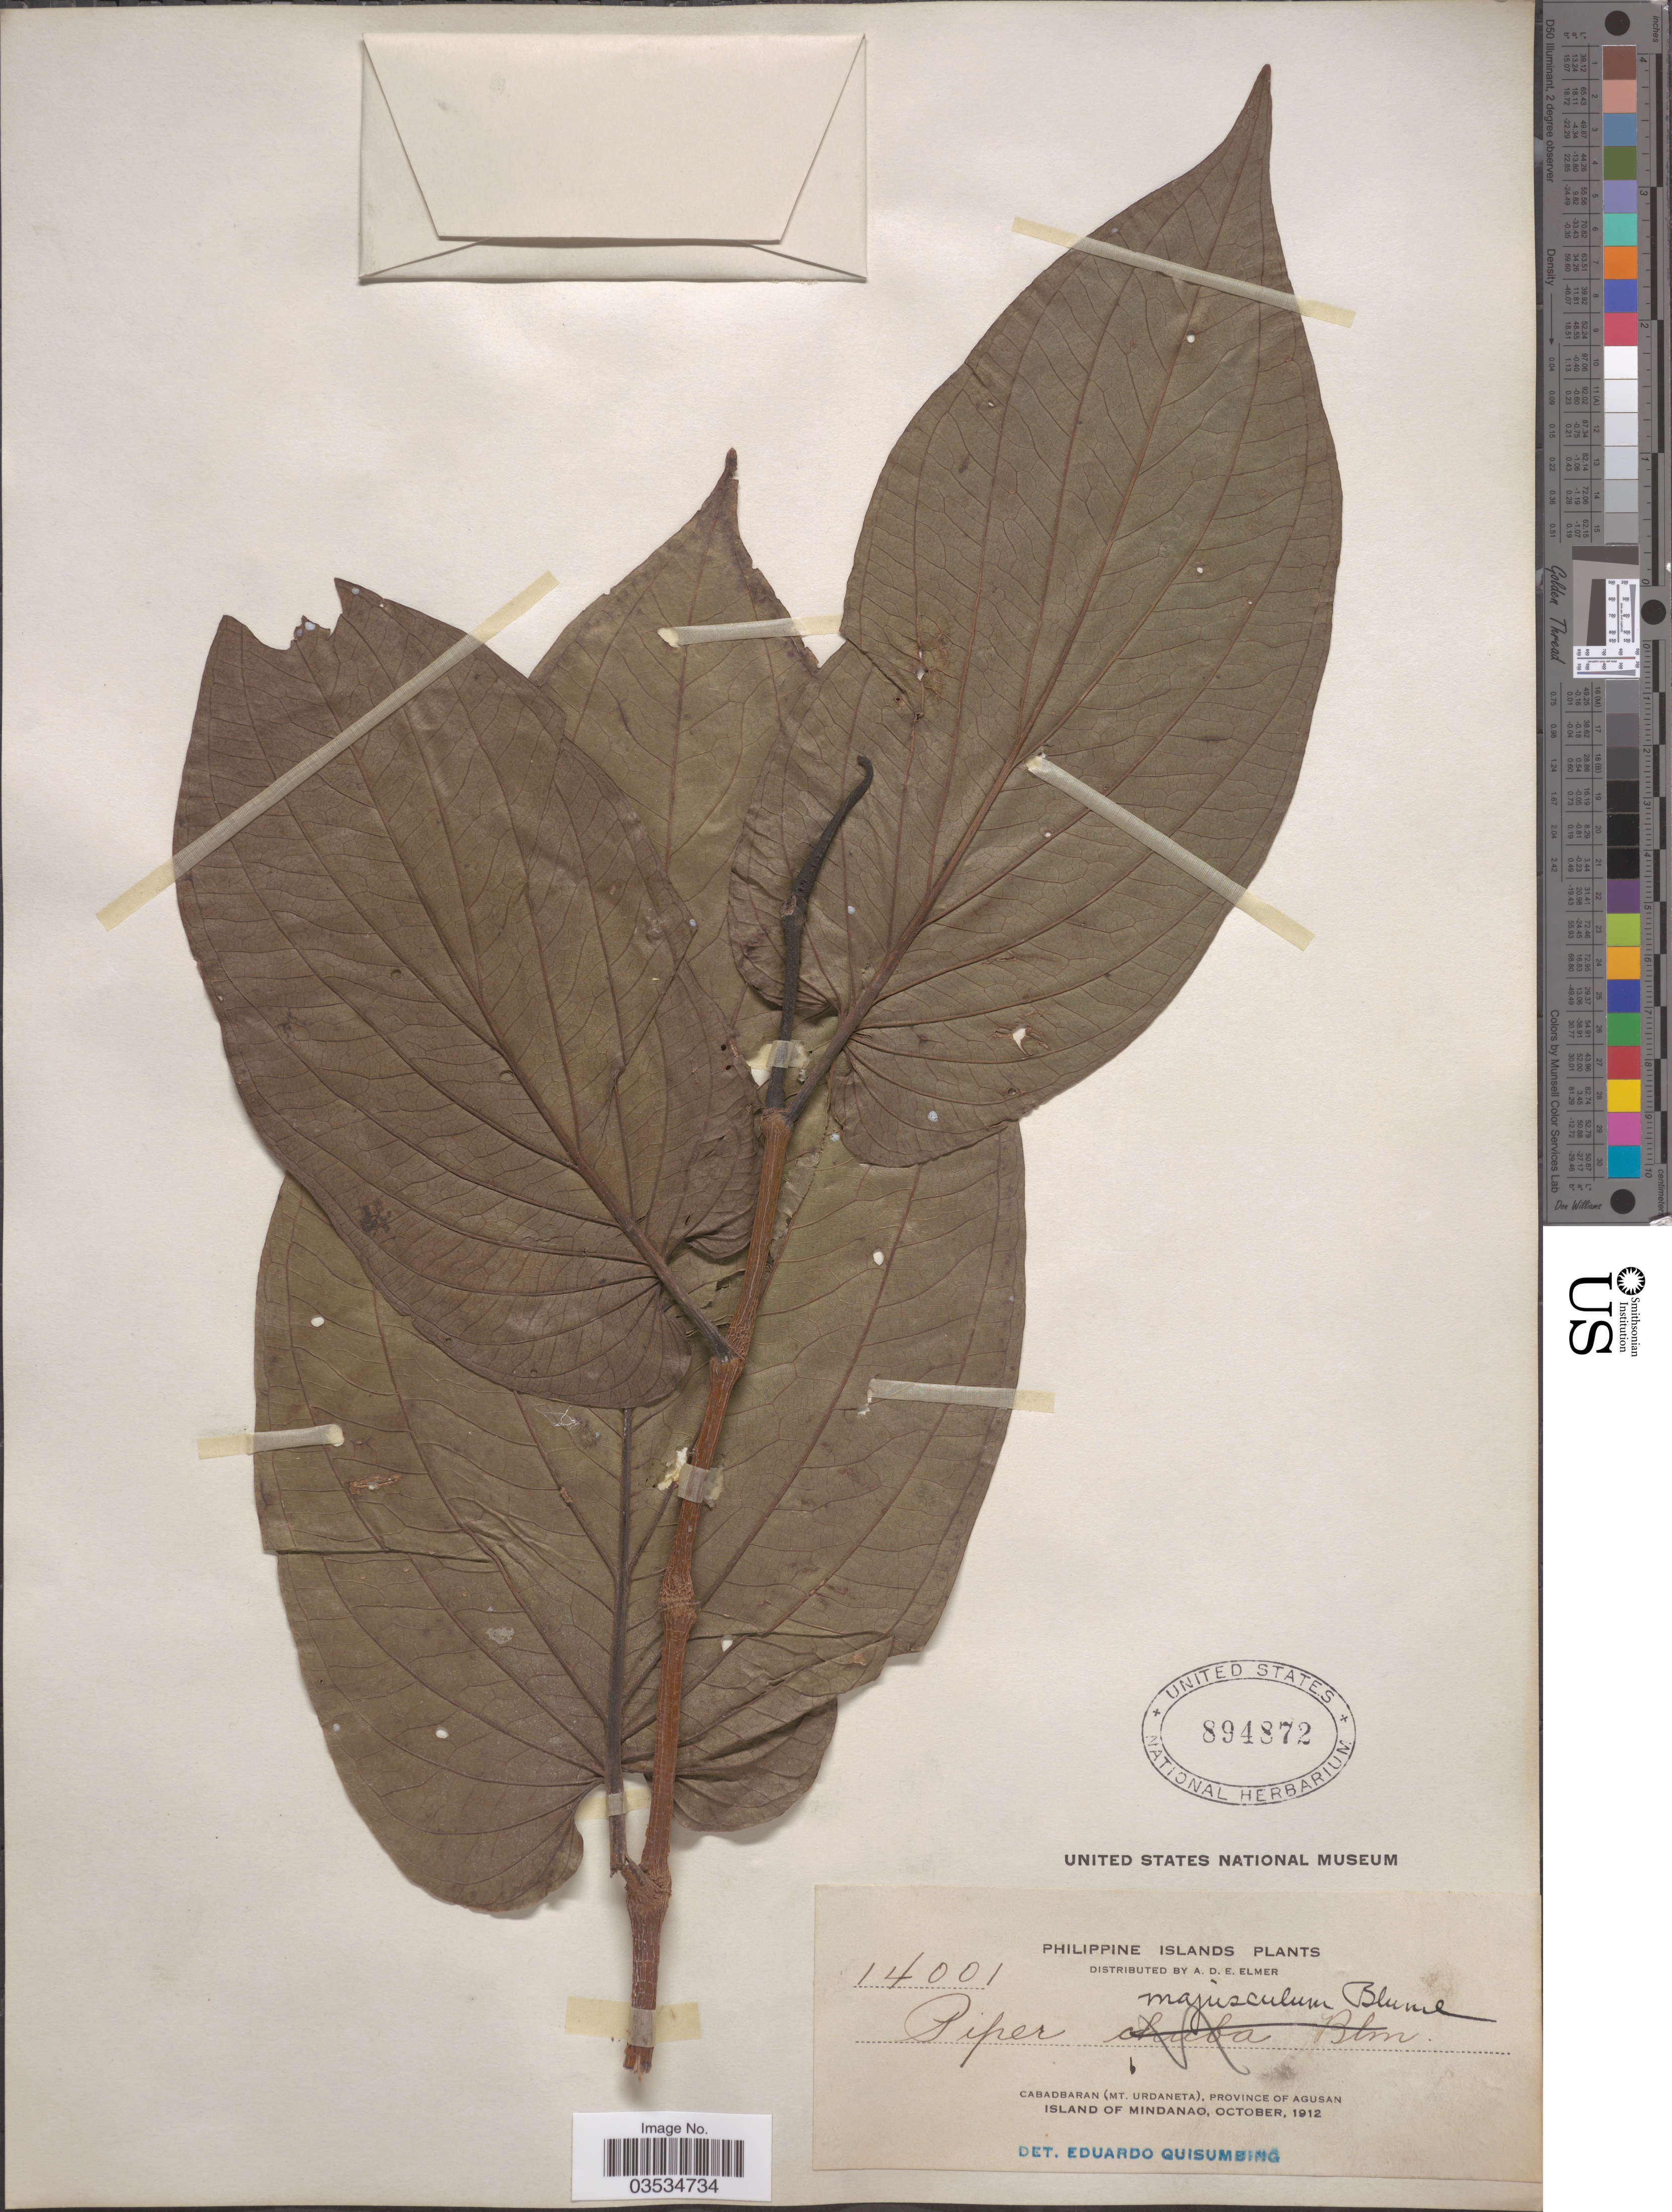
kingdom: Plantae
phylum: Tracheophyta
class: Magnoliopsida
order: Piperales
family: Piperaceae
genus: Piper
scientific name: Piper majusculum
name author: Blume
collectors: A. D. E. Elmer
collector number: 14001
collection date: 1912-10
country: Philippines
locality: Philippine Islands. Cabadbaran (Mt. Urdaneta), Province of Agusan. Island of Mindanao.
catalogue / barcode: US 894872